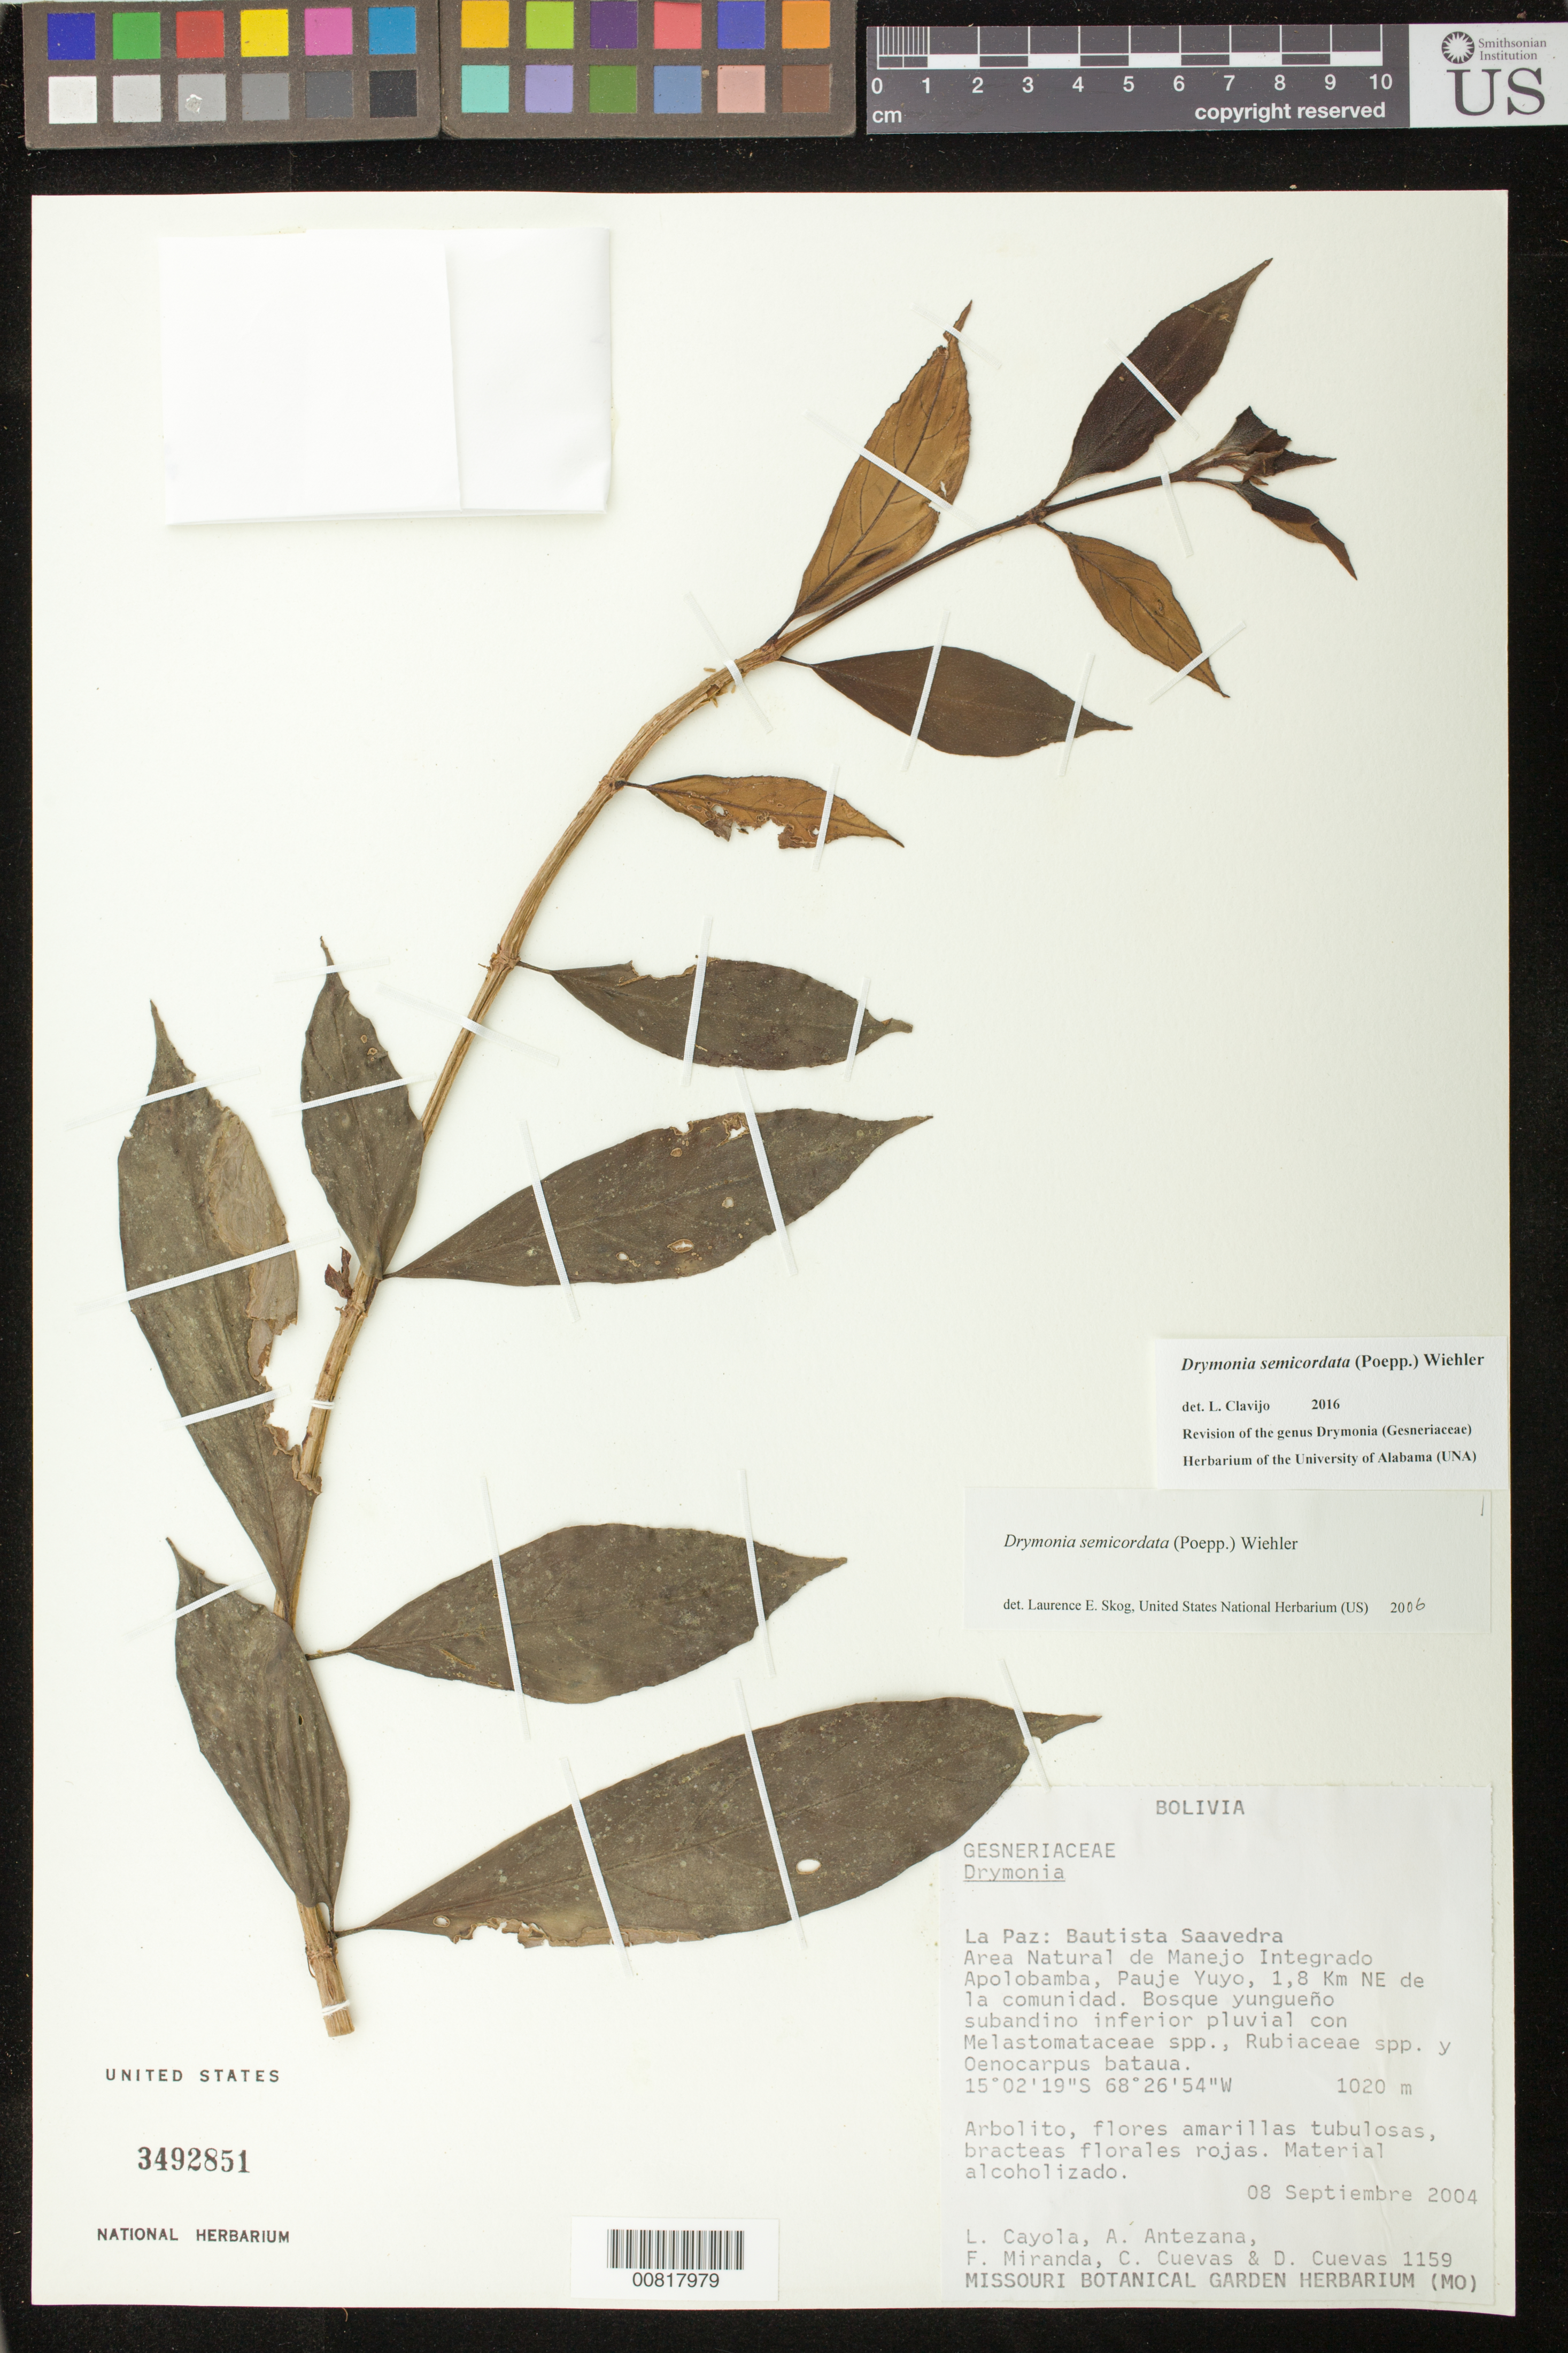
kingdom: Plantae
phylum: Tracheophyta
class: Magnoliopsida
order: Lamiales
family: Gesneriaceae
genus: Corytoplectus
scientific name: Corytoplectus speciosus var. orbicularis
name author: Rodr.-Flores & L.E. Skog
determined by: Skog, Laurence E.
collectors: R. Rojas, J. Lingan, K. Meza, J. Ramon & R. Francis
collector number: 1270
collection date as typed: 13 Aug 2003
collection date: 2003-08-13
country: Peru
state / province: Pasco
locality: Pasco: Oxapampa. Distrito Pozuzo. Puesto de Control Huampal.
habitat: Remanente de bosque, borde de carretera.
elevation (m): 1100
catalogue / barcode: US 3476537